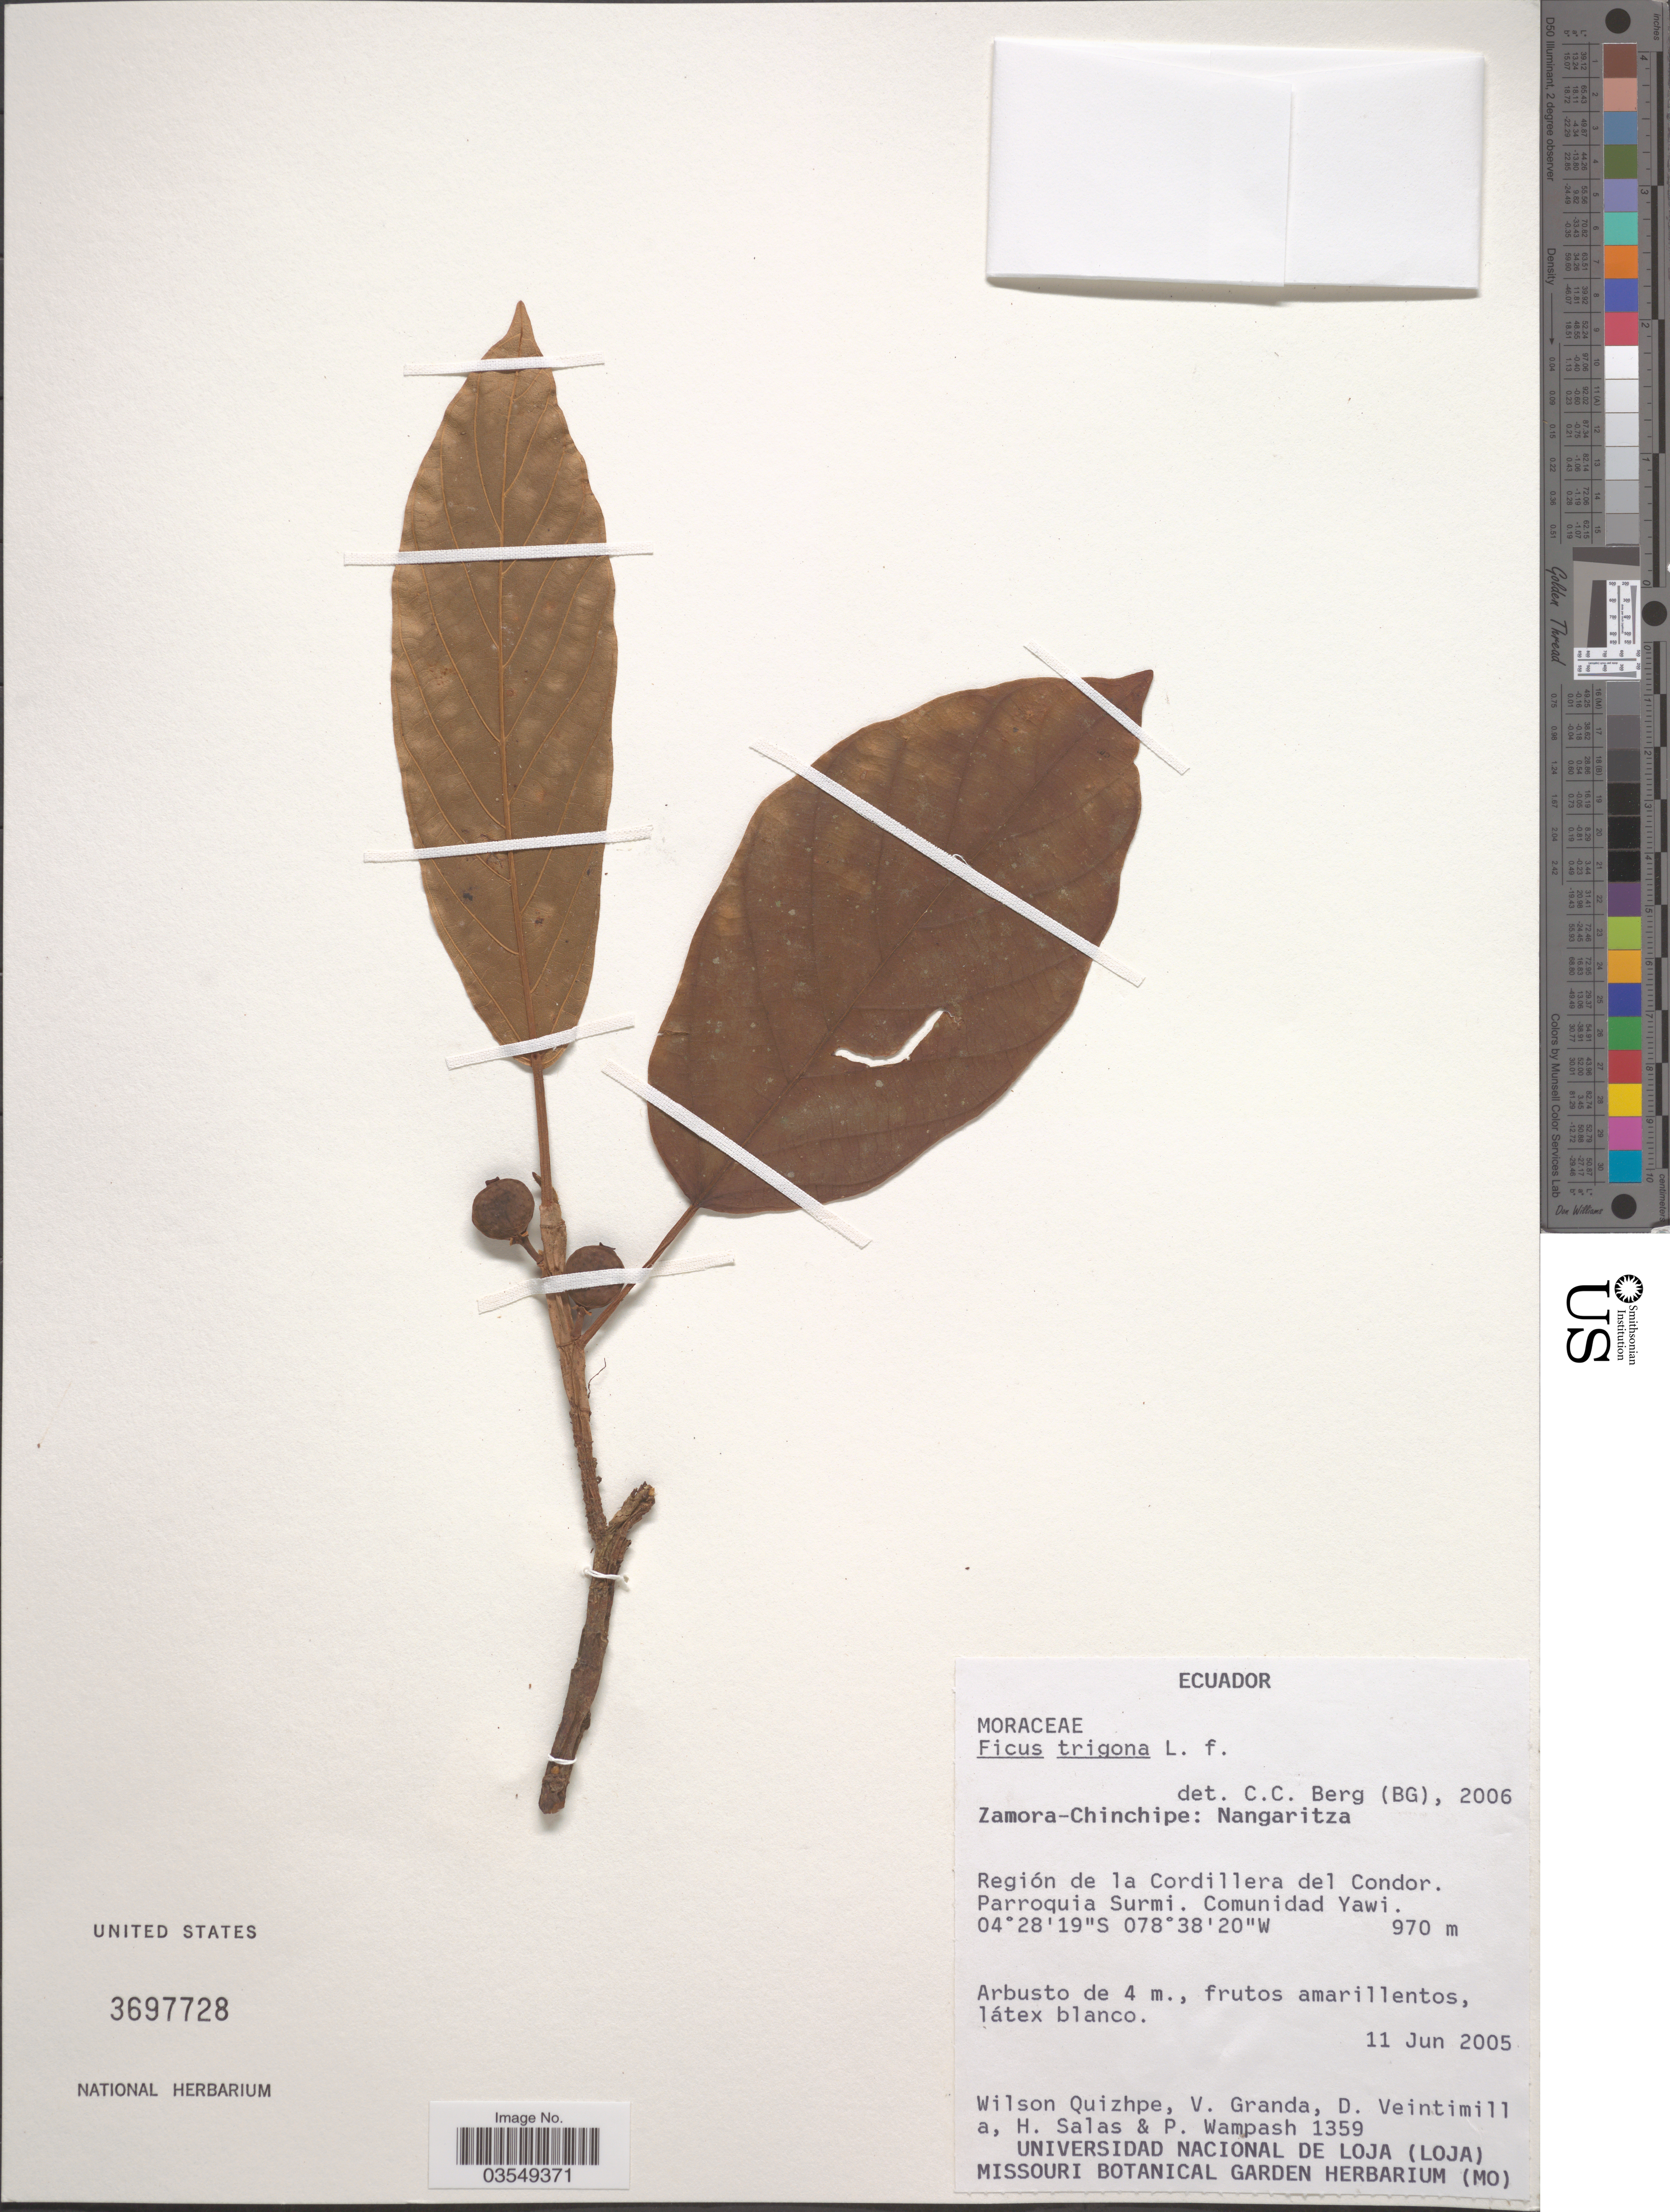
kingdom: Plantae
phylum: Tracheophyta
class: Magnoliopsida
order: Rosales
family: Moraceae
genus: Ficus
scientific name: Ficus trigona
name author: L. f.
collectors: W. Quizhpe, V. Granda, D. Veintimilla, H. Salas & P. Wampash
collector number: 1359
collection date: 2005-06-11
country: Ecuador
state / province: Zamora-Chinchipe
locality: Nangaritza. Región de la Cordillera del Condor. Parroquia Surmi. Comunidad Yawi.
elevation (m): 970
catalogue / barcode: US 3697728